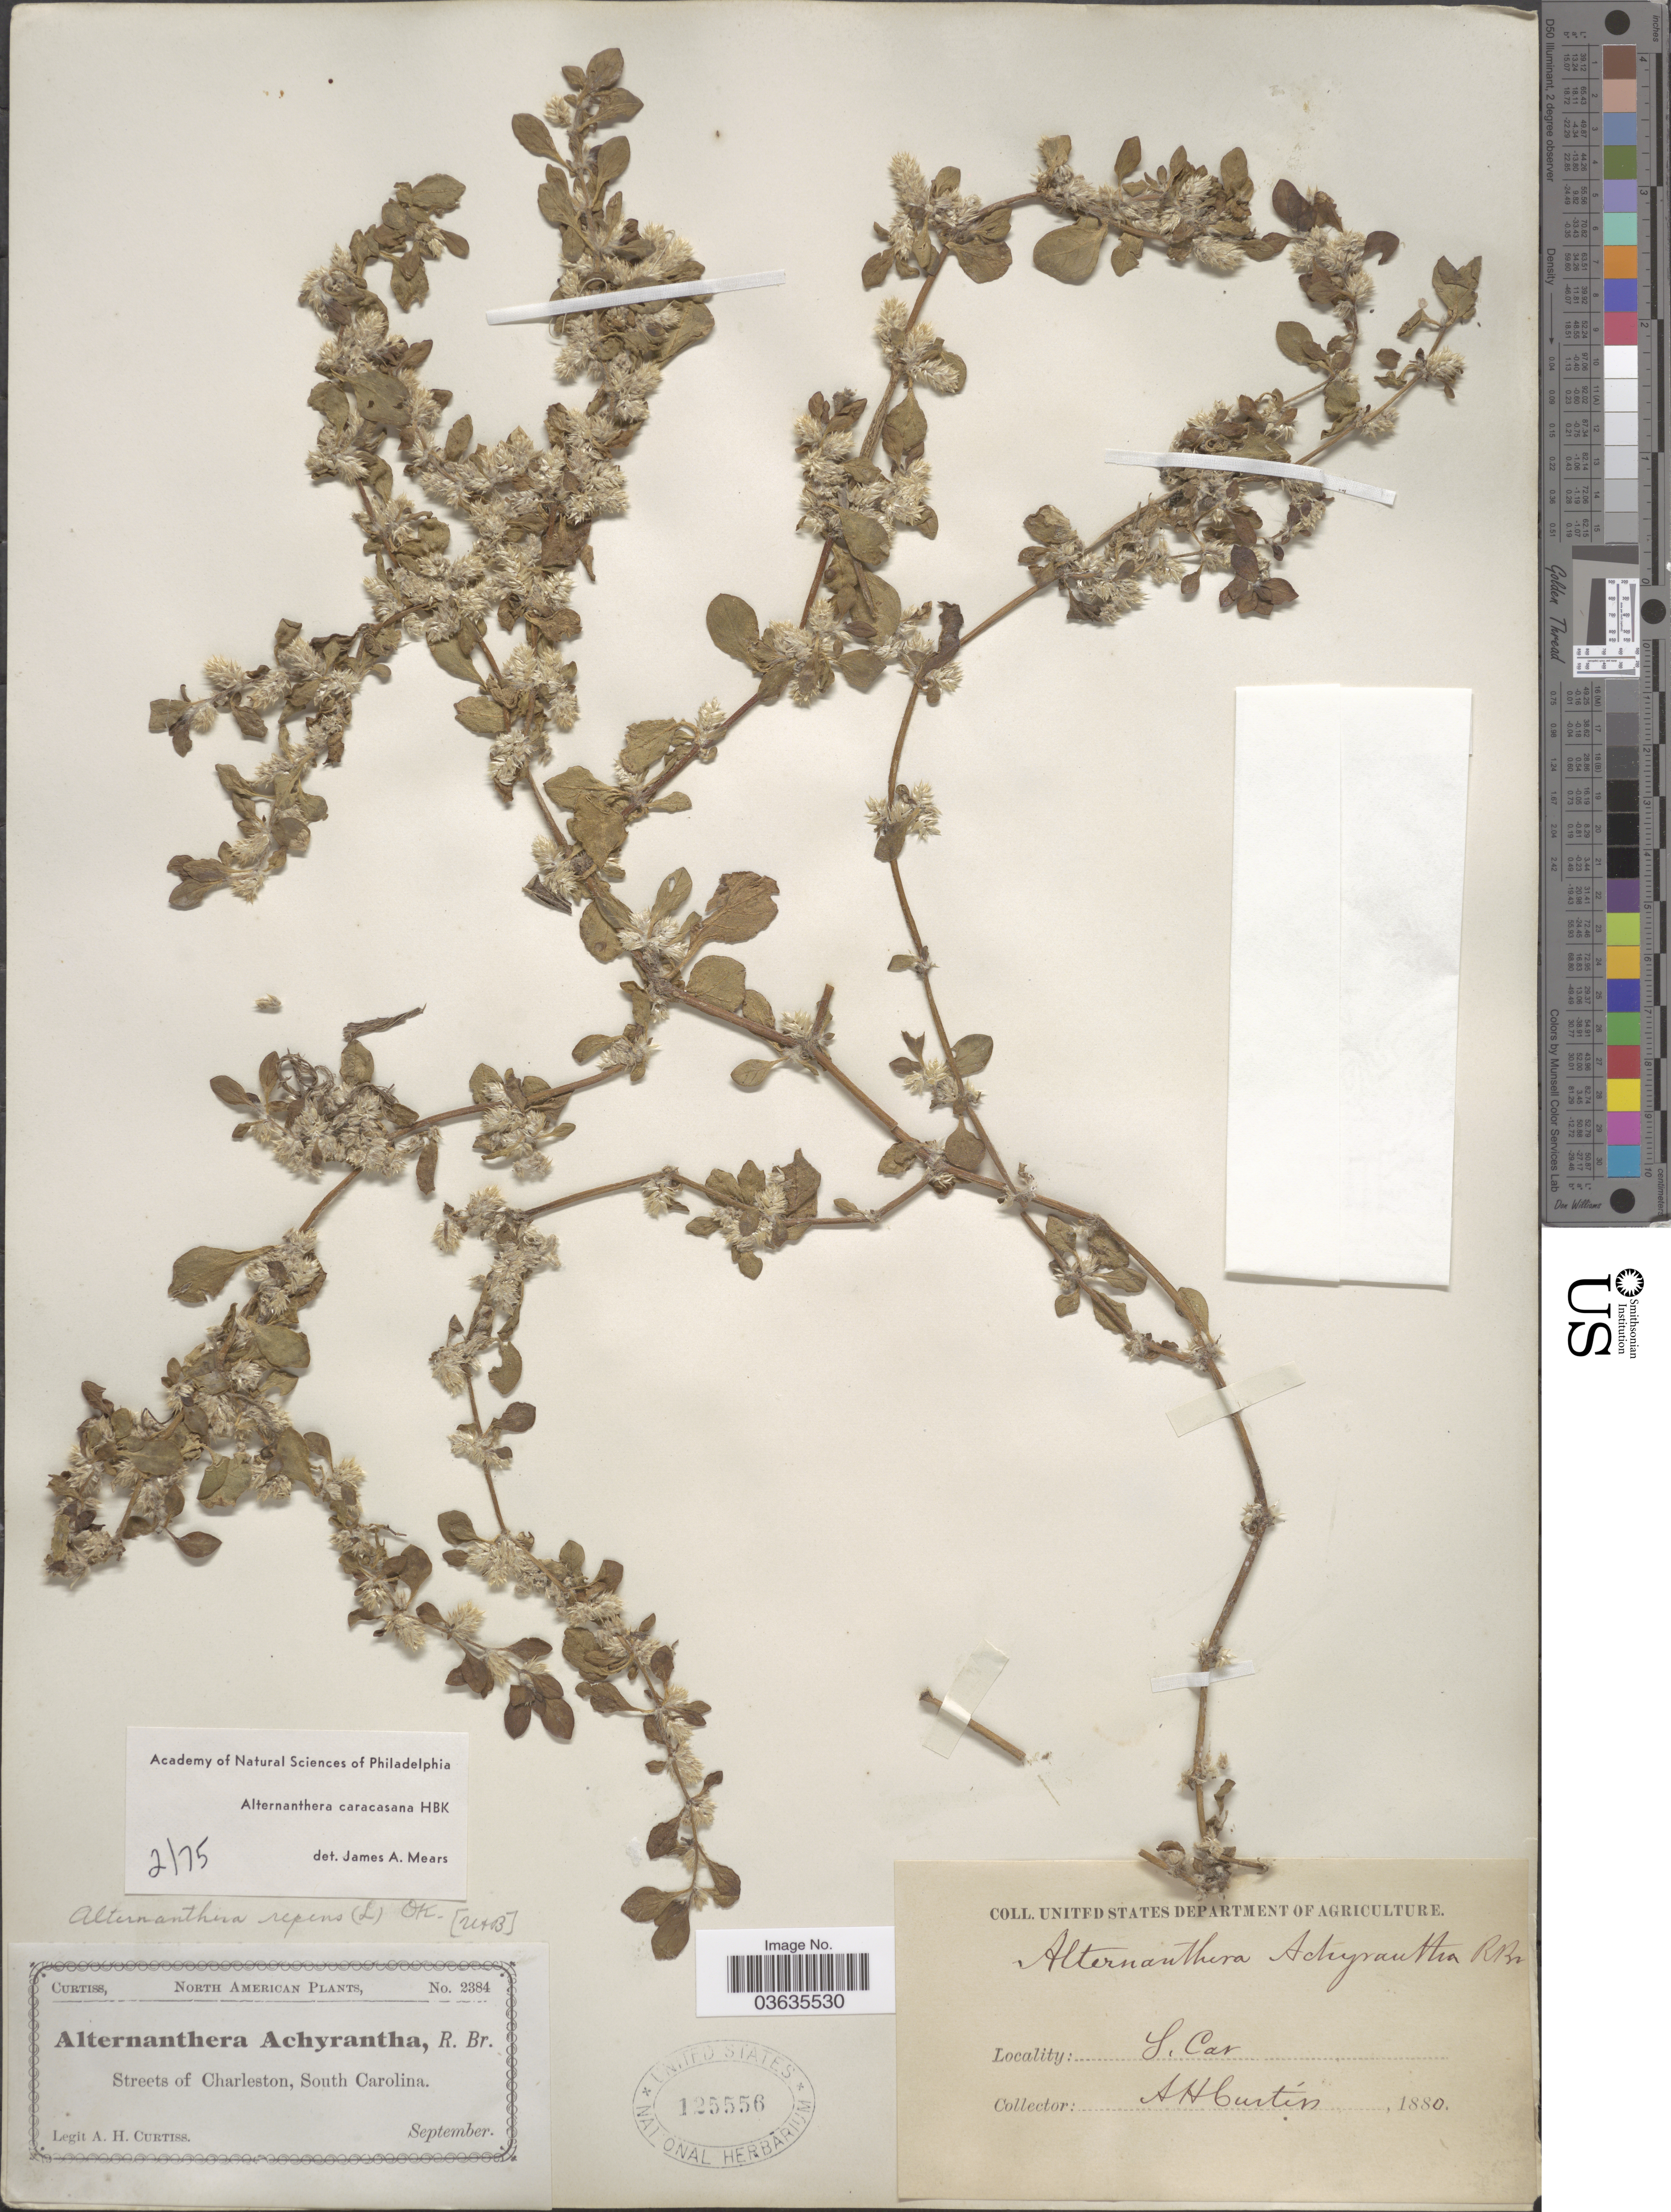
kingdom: Plantae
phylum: Tracheophyta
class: Magnoliopsida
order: Caryophyllales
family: Amaranthaceae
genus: Alternanthera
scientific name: Alternanthera caracasana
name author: Kunth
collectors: A. H. Curtiss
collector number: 2384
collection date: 1880-09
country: United States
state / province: South Carolina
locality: Streets of Charleston.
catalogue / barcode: US 125556